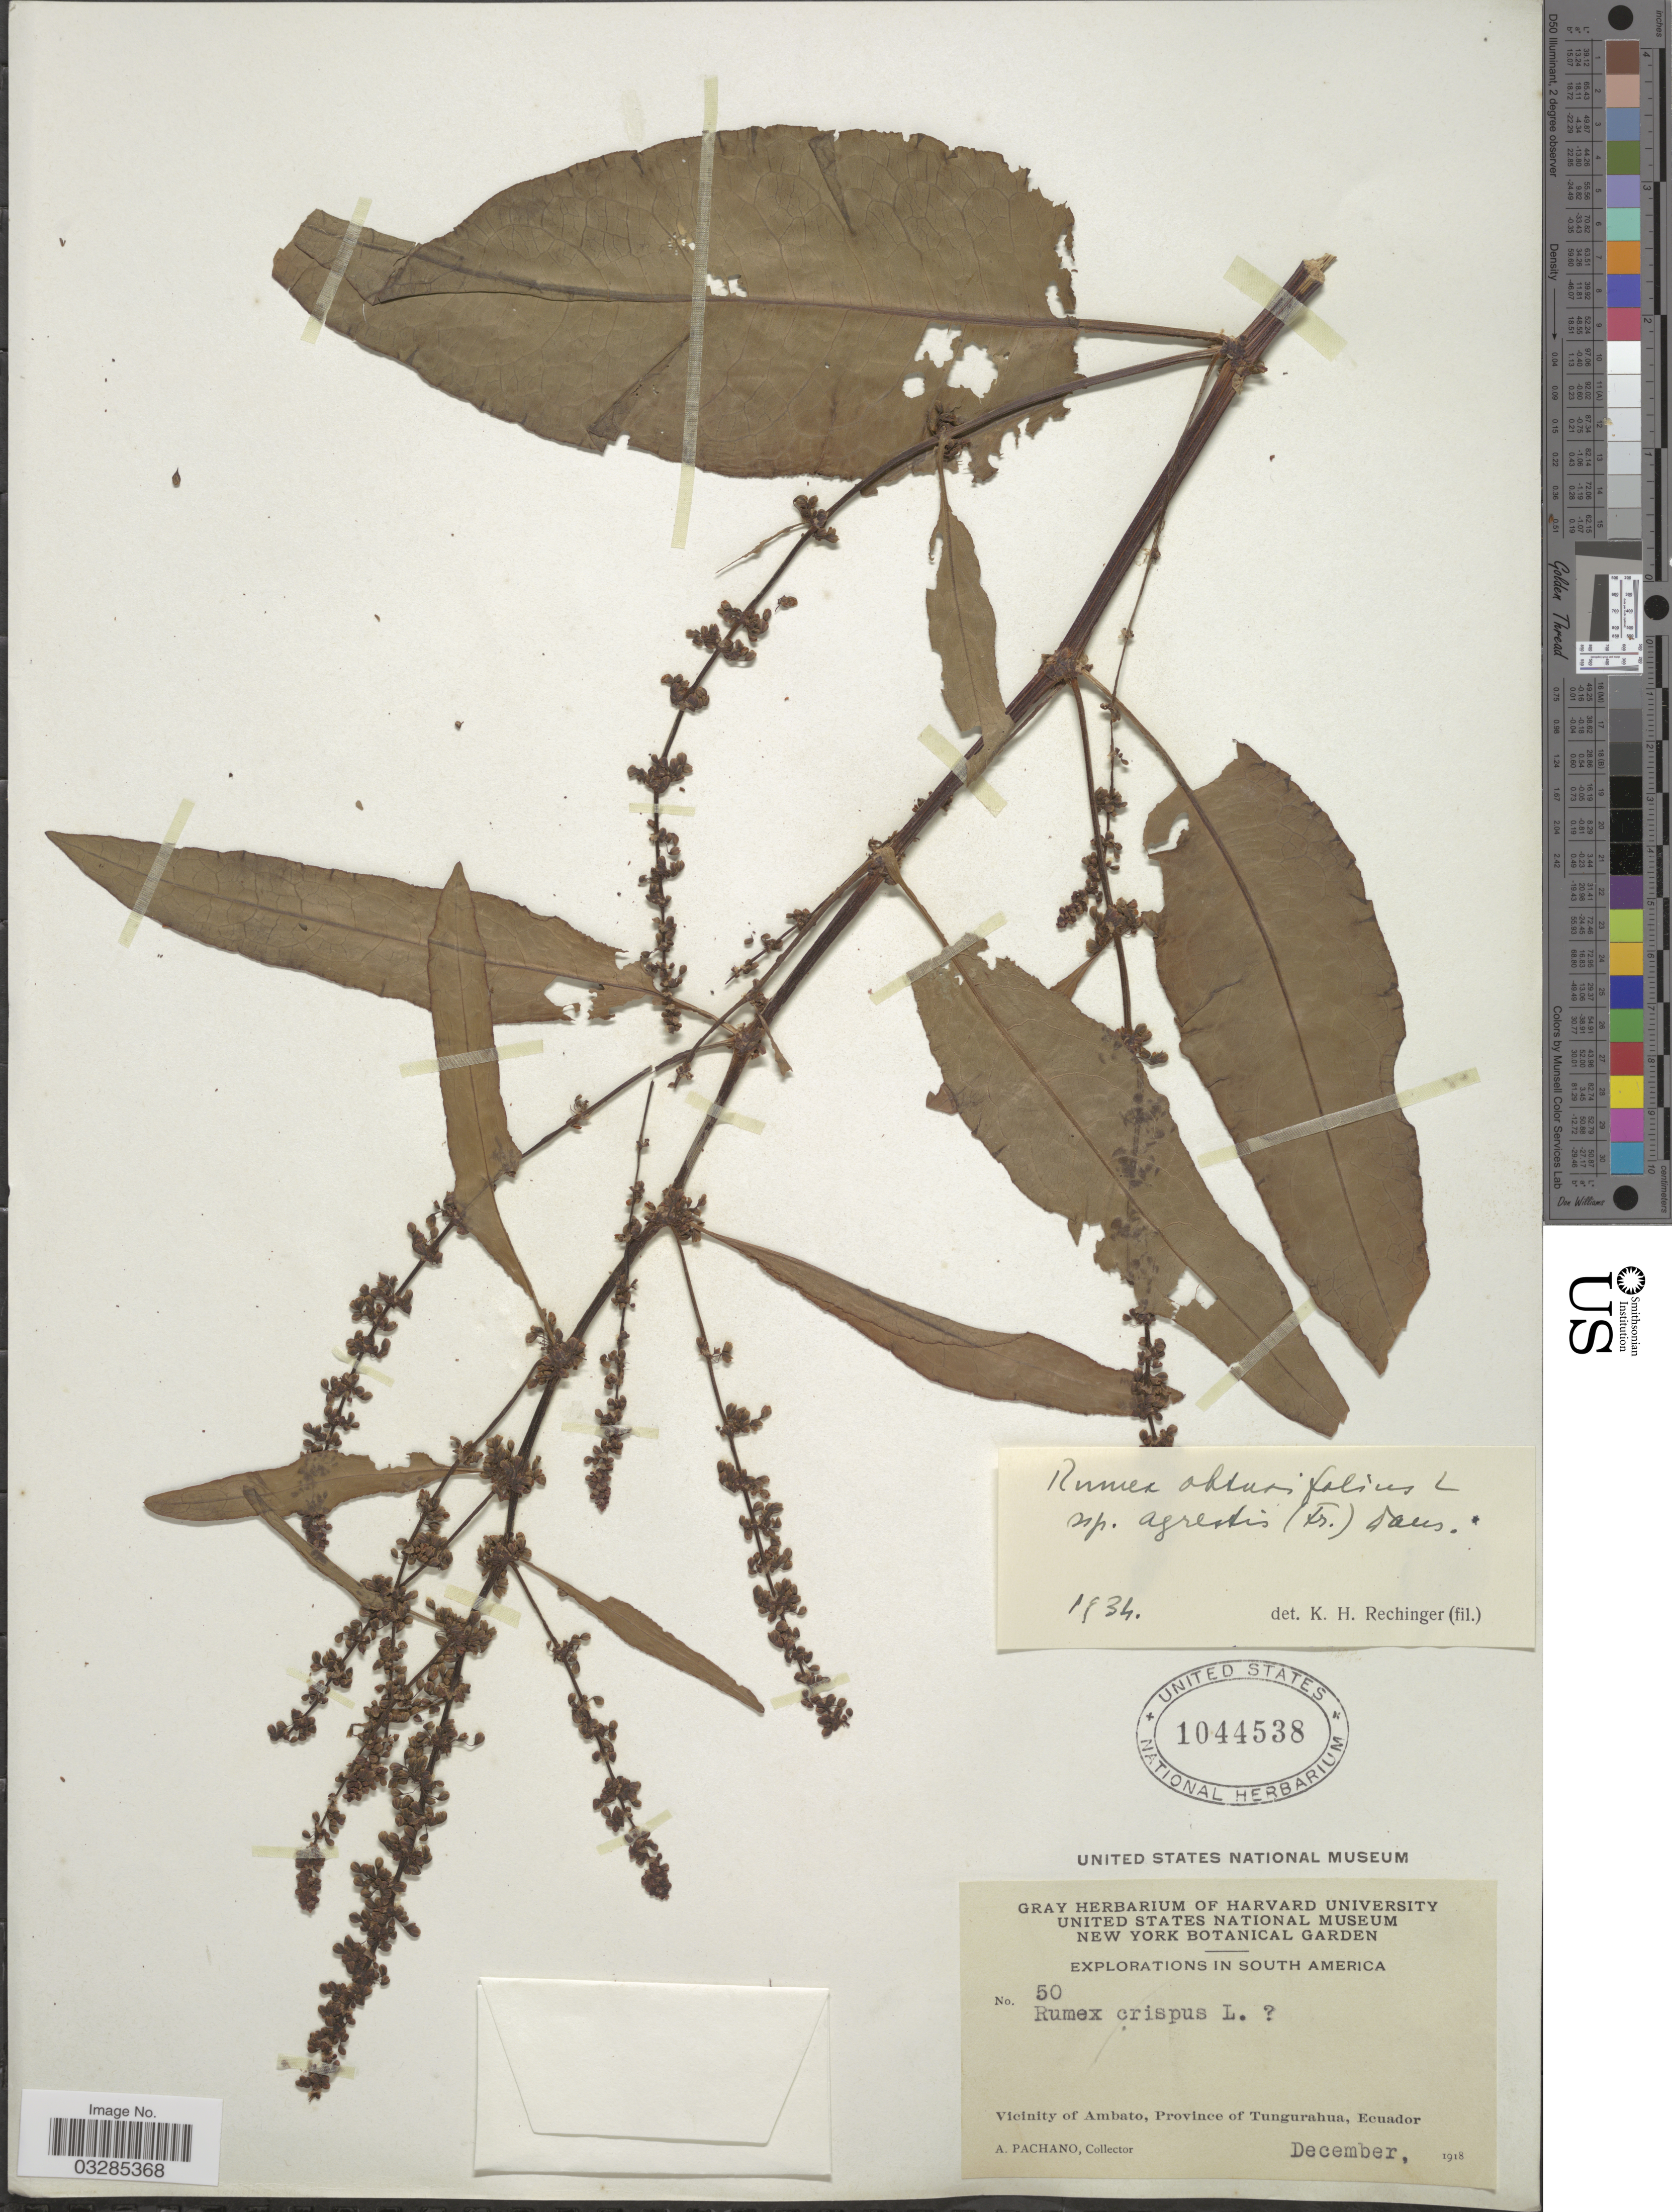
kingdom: Plantae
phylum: Tracheophyta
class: Magnoliopsida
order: Caryophyllales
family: Polygonaceae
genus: Rumex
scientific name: Rumex obtusifolius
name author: L.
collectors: A. Pachano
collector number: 50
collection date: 1918-12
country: Ecuador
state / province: Tungurahua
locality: Vicinity of Ambato.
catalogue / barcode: US 1044538